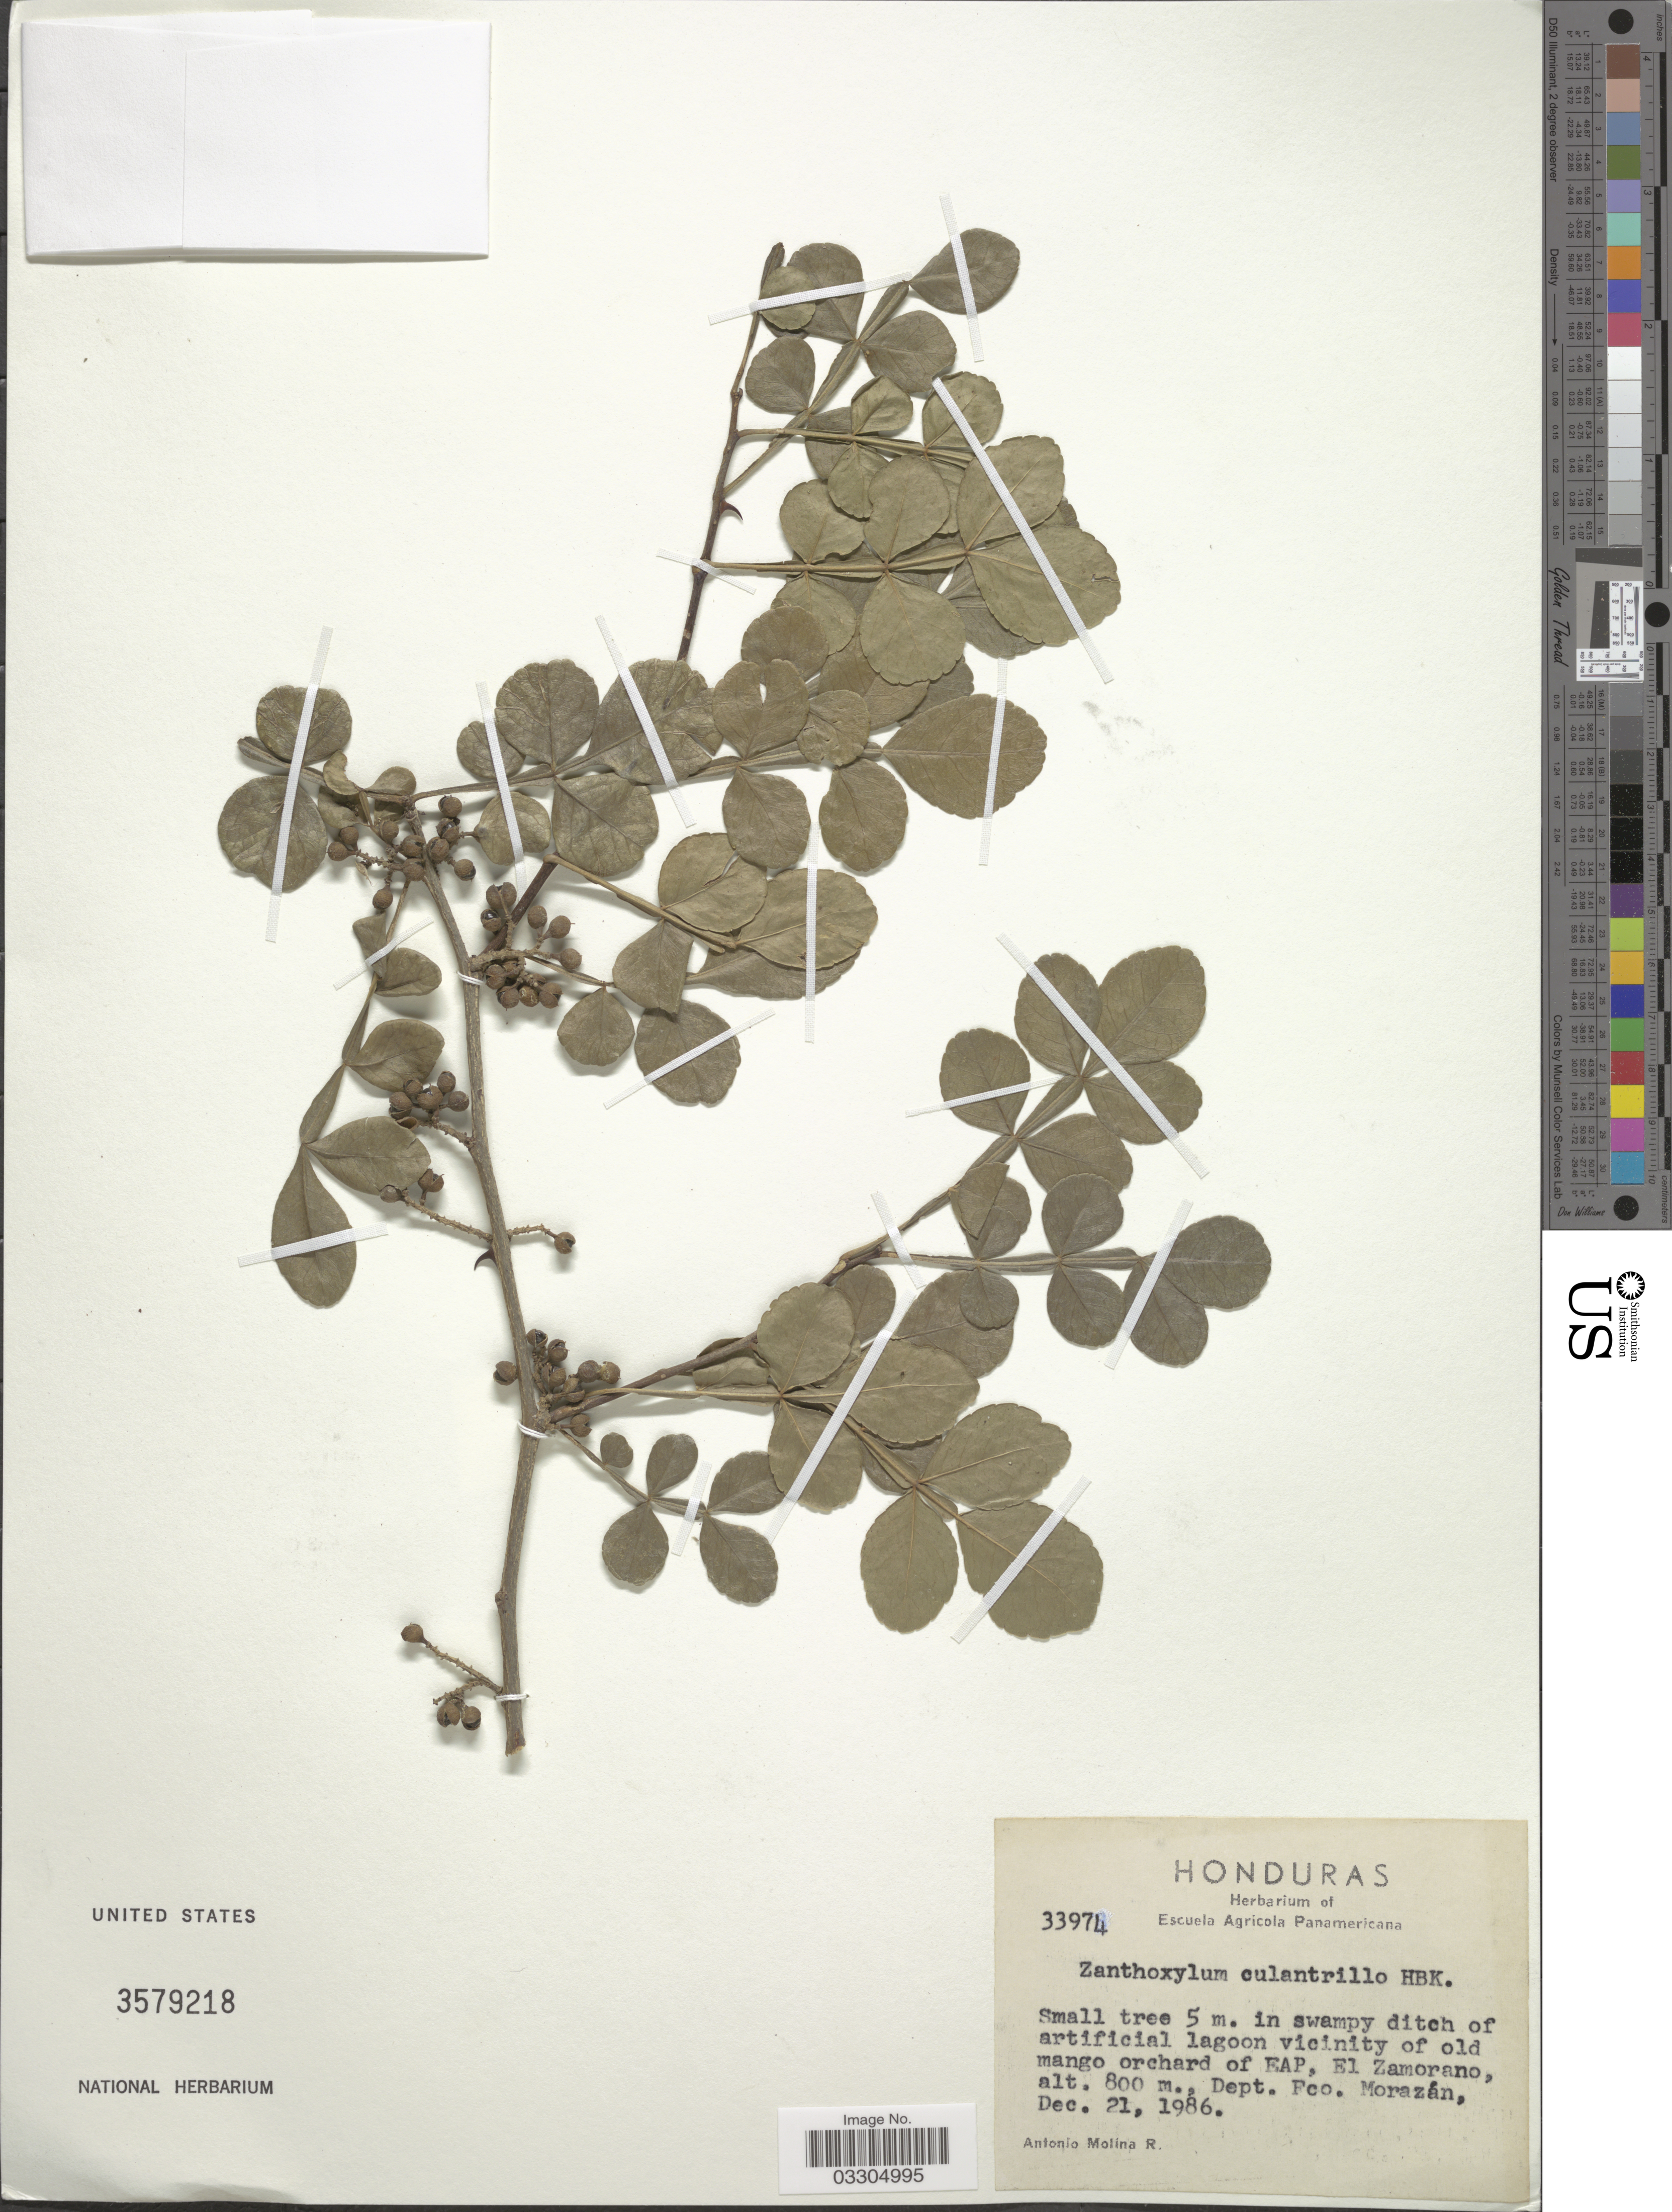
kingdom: Plantae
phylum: Tracheophyta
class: Magnoliopsida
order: Sapindales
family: Rutaceae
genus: Zanthoxylum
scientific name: Zanthoxylum culantrillo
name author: Kunth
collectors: A. Molina R.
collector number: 33974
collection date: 1986-12-21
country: Honduras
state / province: Fco. Morazán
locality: Vicinity of old mango orchard of EAP, El Zamorano, Dept. Fco. Morazán.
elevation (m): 800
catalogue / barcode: US 3579218